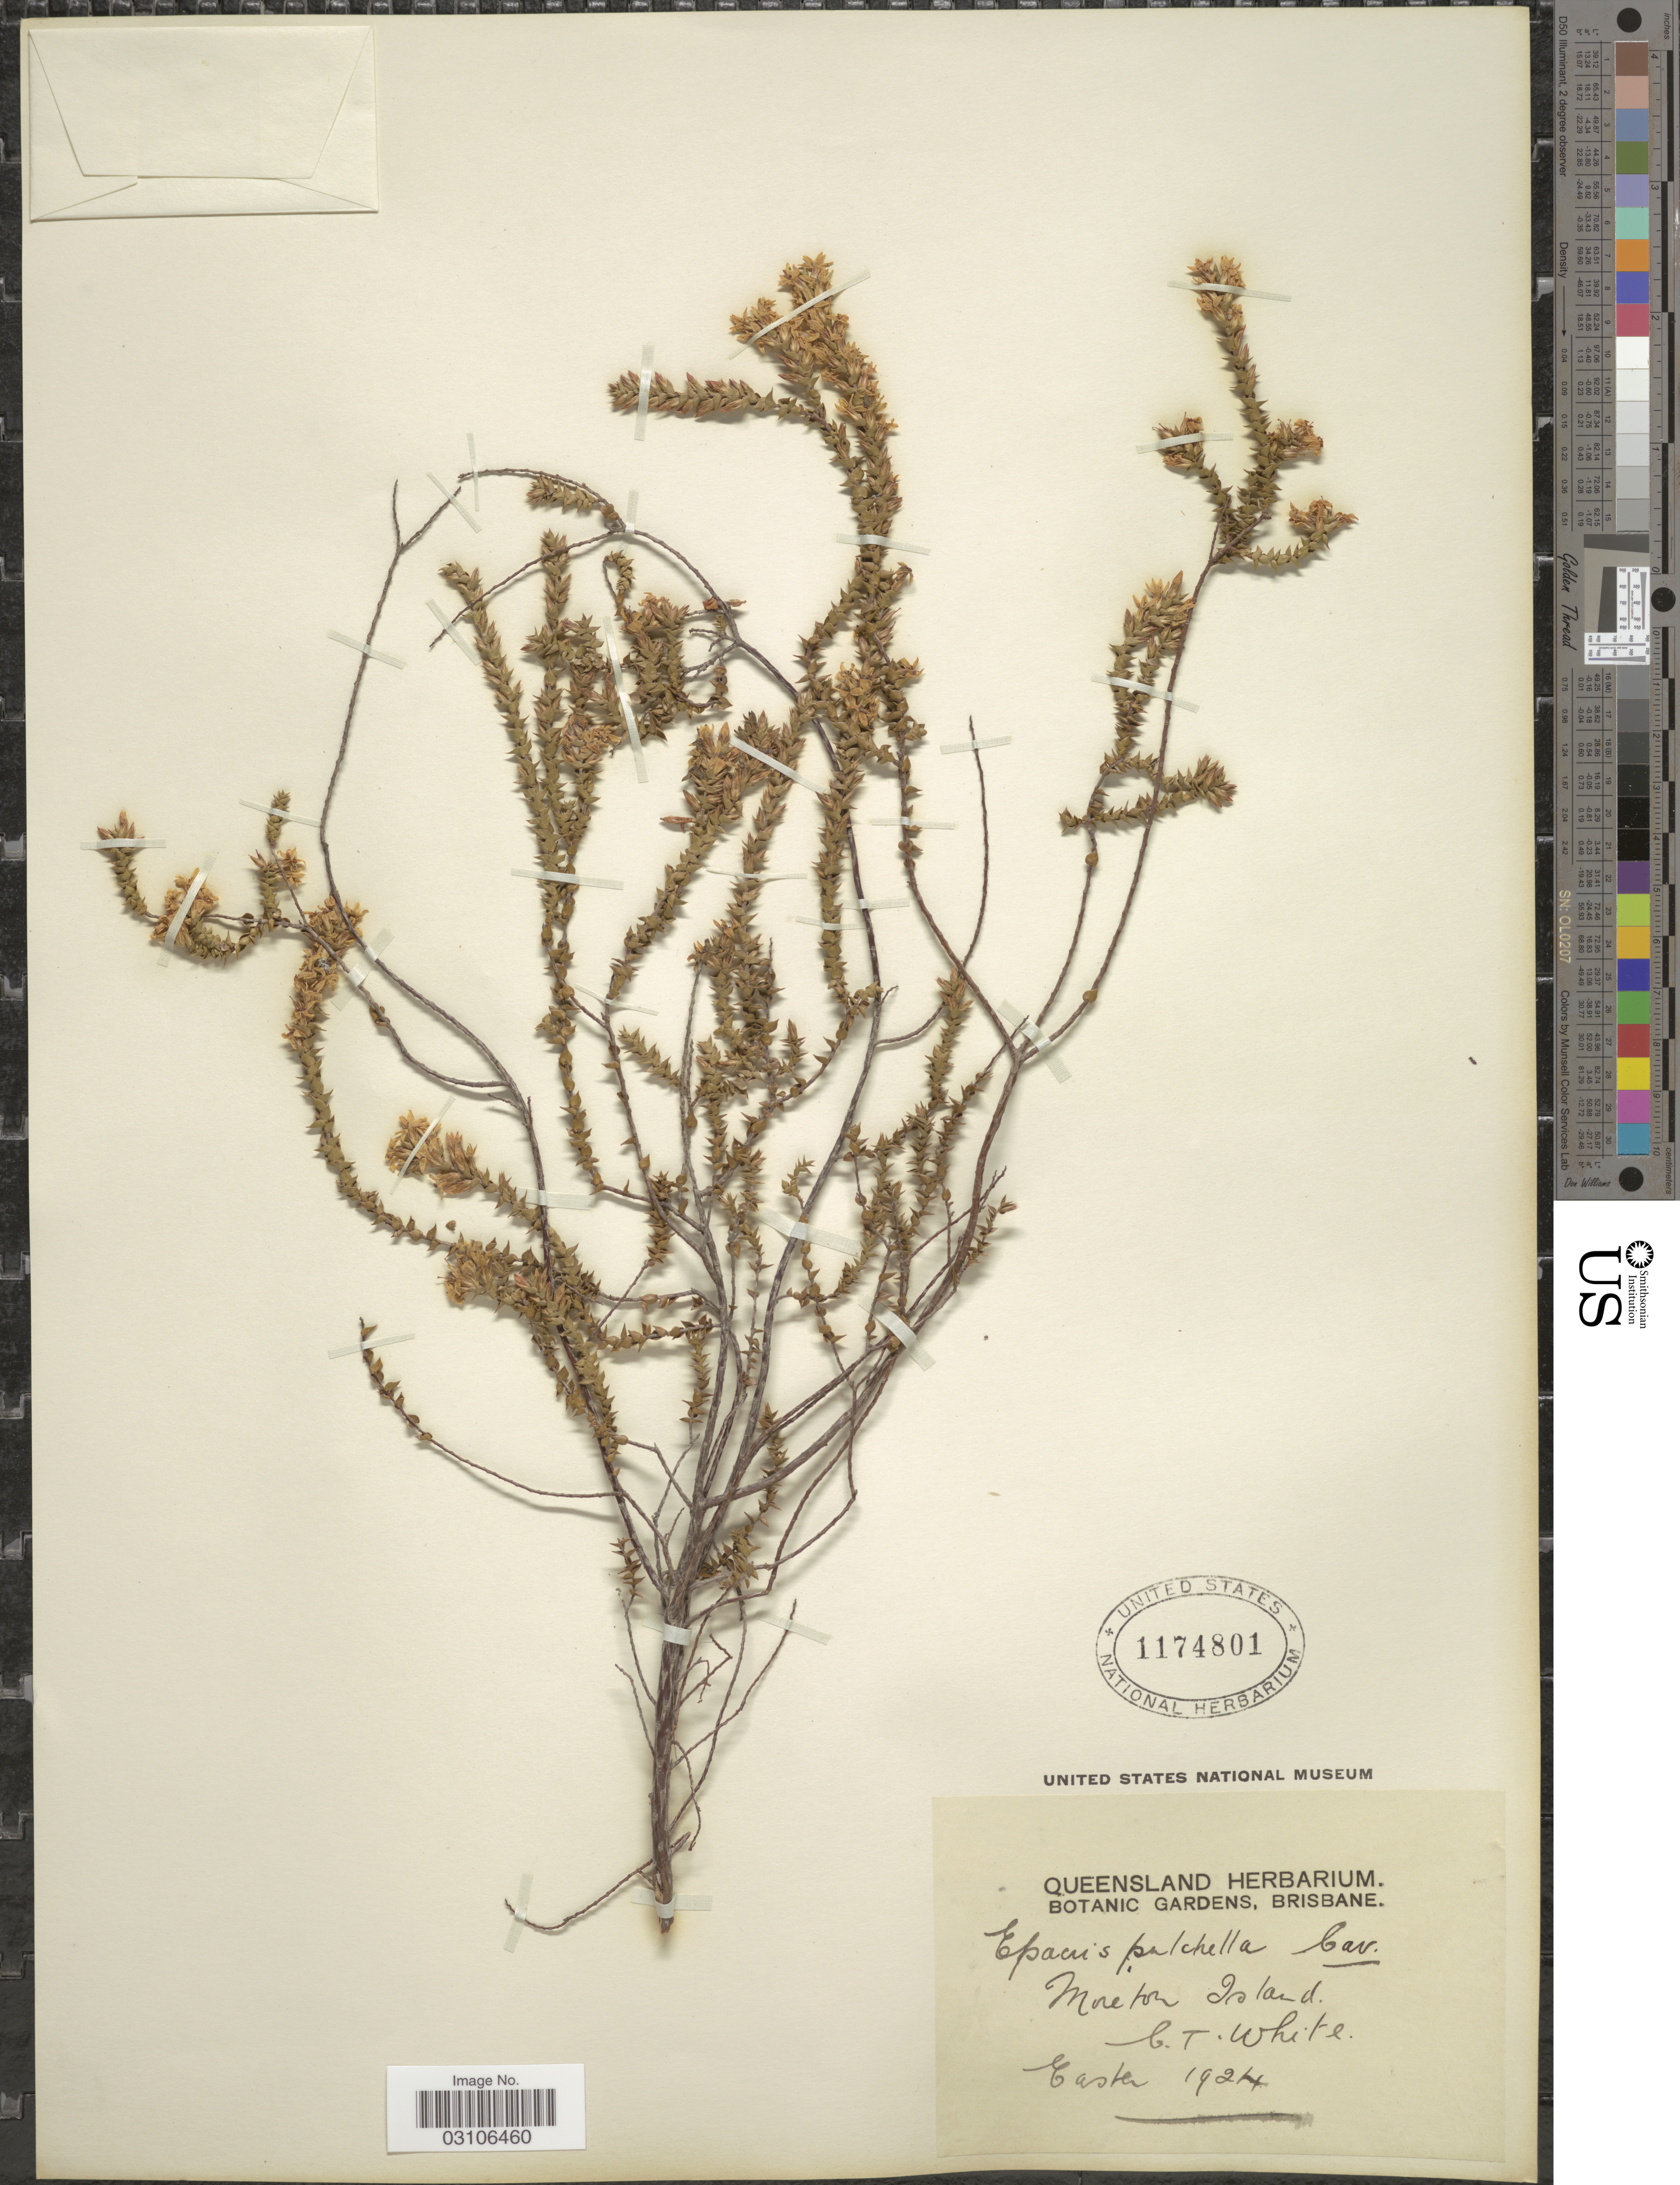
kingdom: Plantae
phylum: Tracheophyta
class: Magnoliopsida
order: Ericales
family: Ericaceae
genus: Epacris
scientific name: Epacris pulchella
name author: Cav.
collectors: C. T. White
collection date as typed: Easter 1924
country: Australia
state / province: Queensland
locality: Moreton Island.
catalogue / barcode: US 1174801